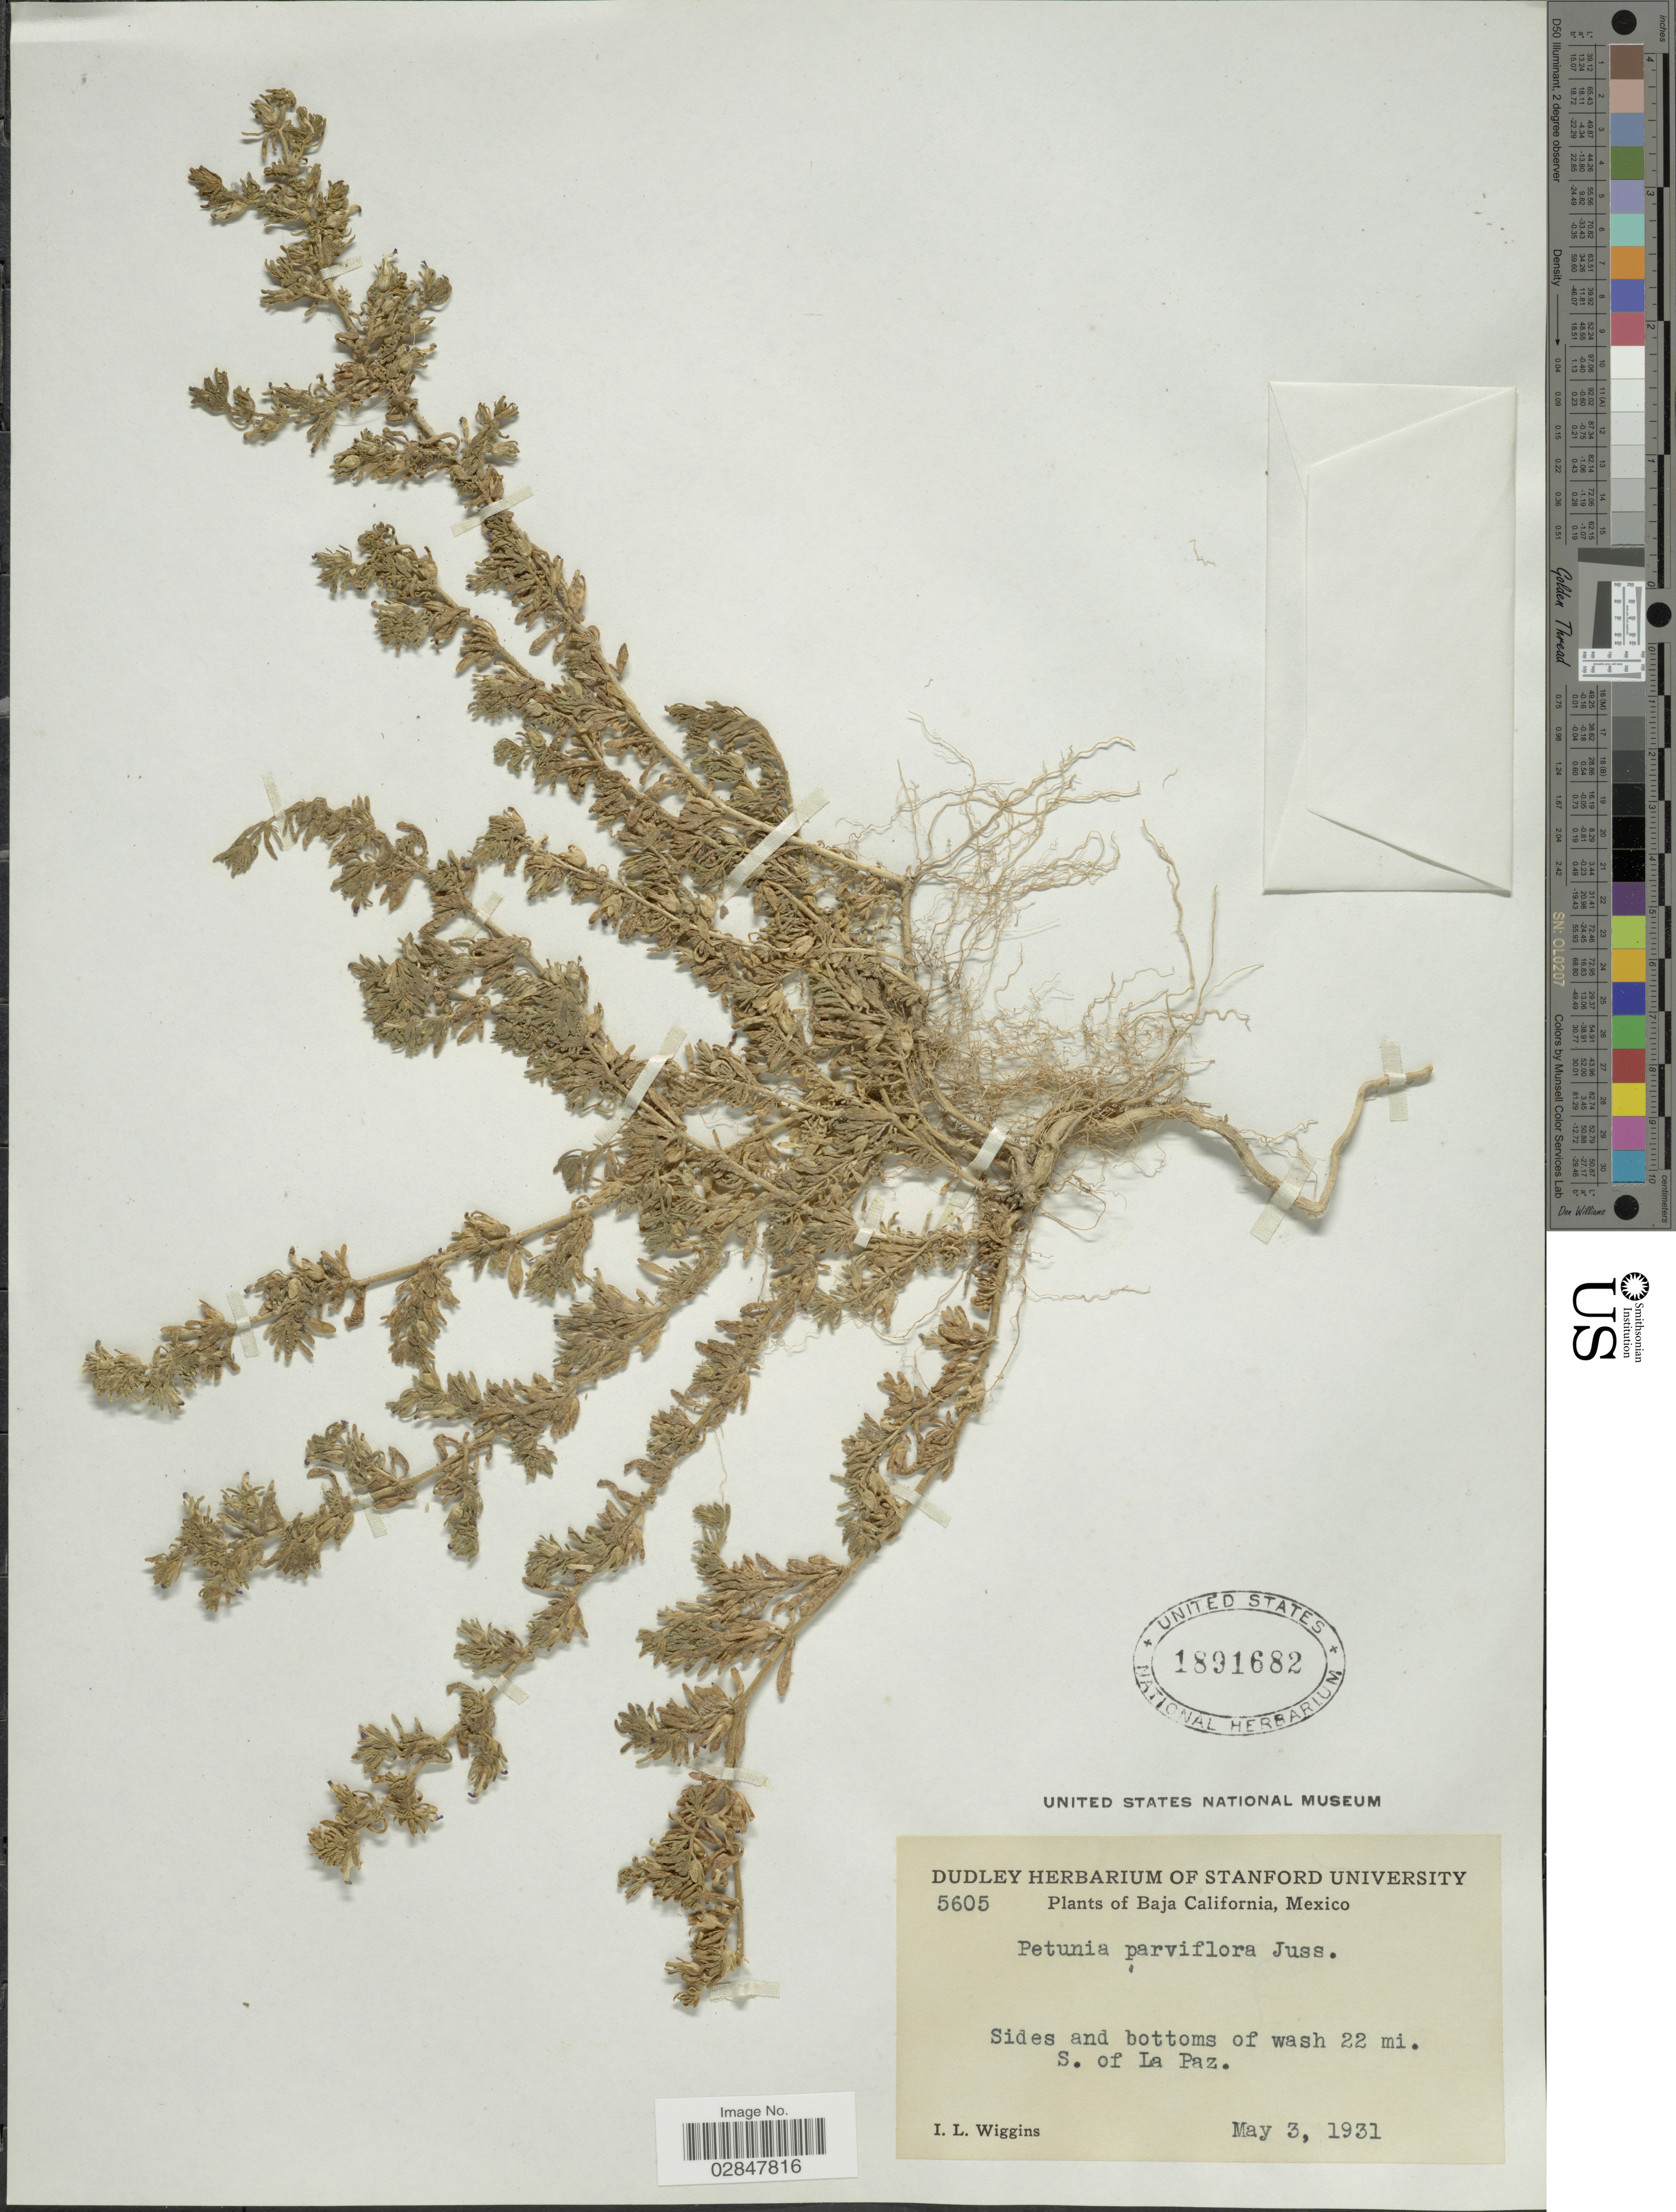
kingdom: Plantae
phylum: Tracheophyta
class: Magnoliopsida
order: Solanales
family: Solanaceae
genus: Petunia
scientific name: Petunia parviflora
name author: Juss.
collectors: I. L. Wiggins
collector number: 5605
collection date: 1931-05-03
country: Mexico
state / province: Baja California Sur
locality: Sides and bottoms of wash 22 mi. S. of La Paz.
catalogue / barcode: US 1891682